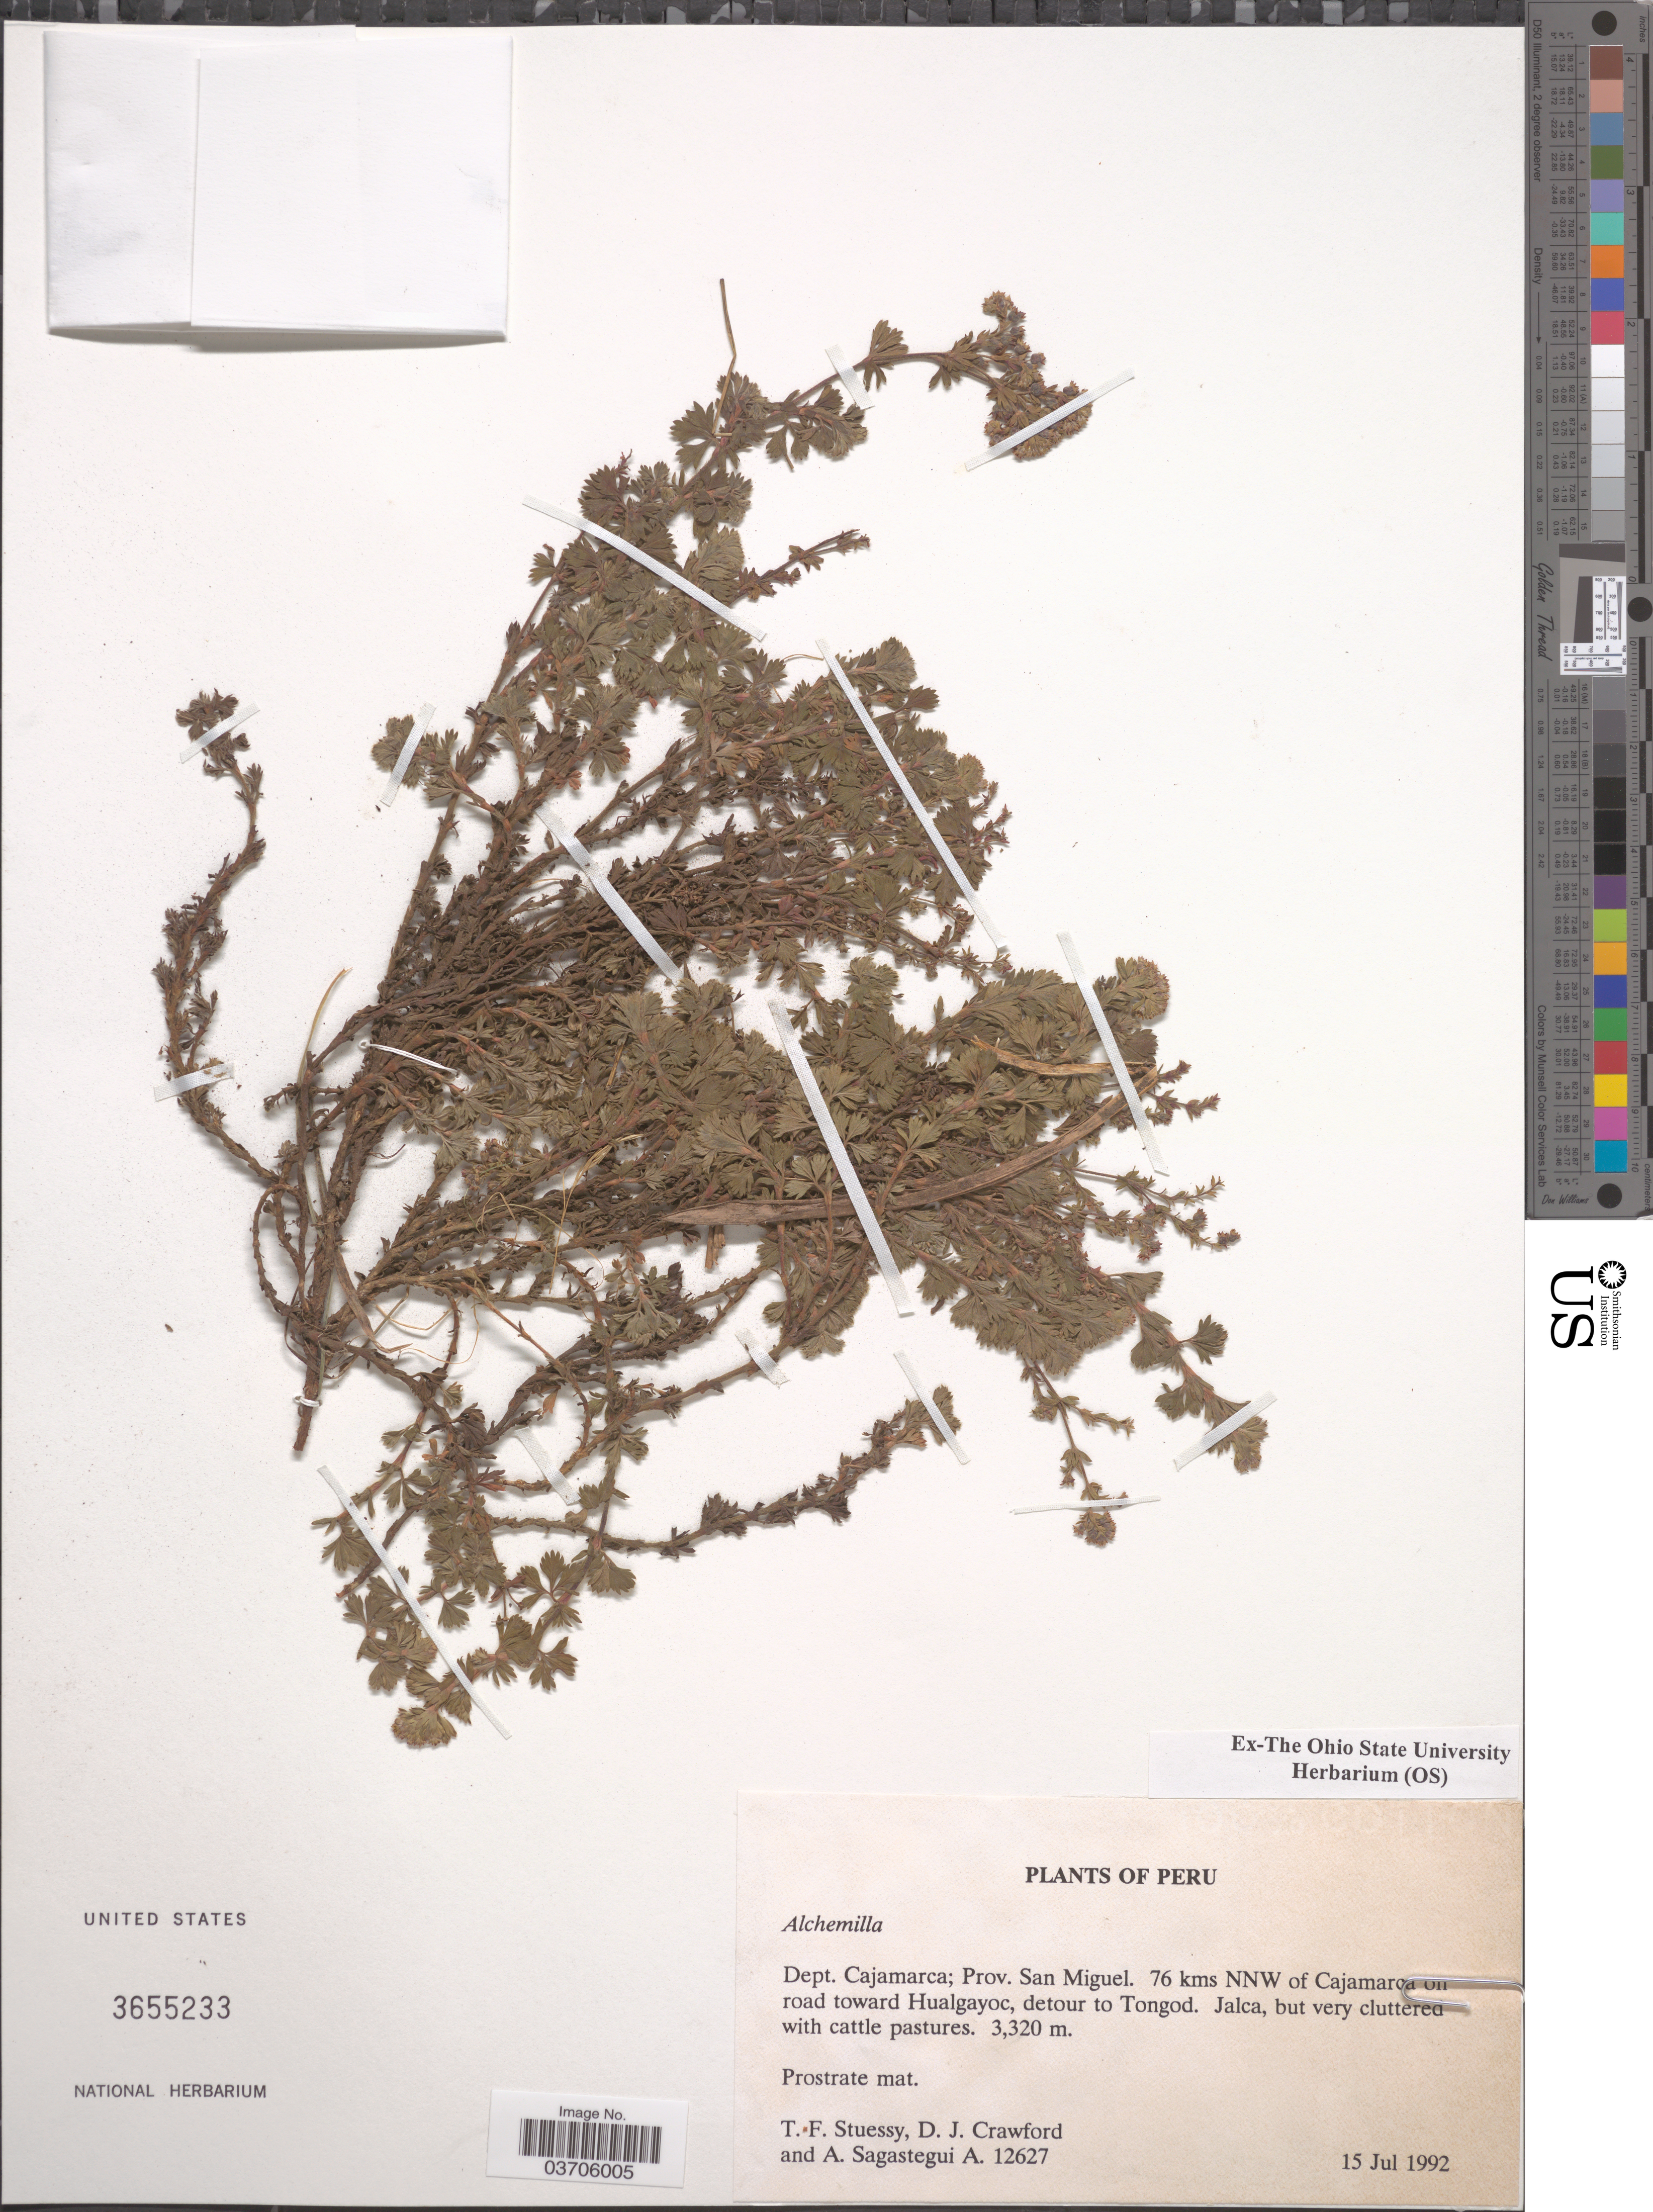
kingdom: Plantae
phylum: Tracheophyta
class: Magnoliopsida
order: Rosales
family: Rosaceae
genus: Alchemilla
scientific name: Alchemilla sp.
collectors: T. Stuessy, D. Crawford & A. Sagástegui A.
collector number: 12627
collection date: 1992-07-15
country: Peru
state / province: Cajamarca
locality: Dept. Cajamarca; Prov. San Miguel. 76 kms NNW of Cajamarca on road toward Hualgayoc, detour to Tongod.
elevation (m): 3320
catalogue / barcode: US 3655233